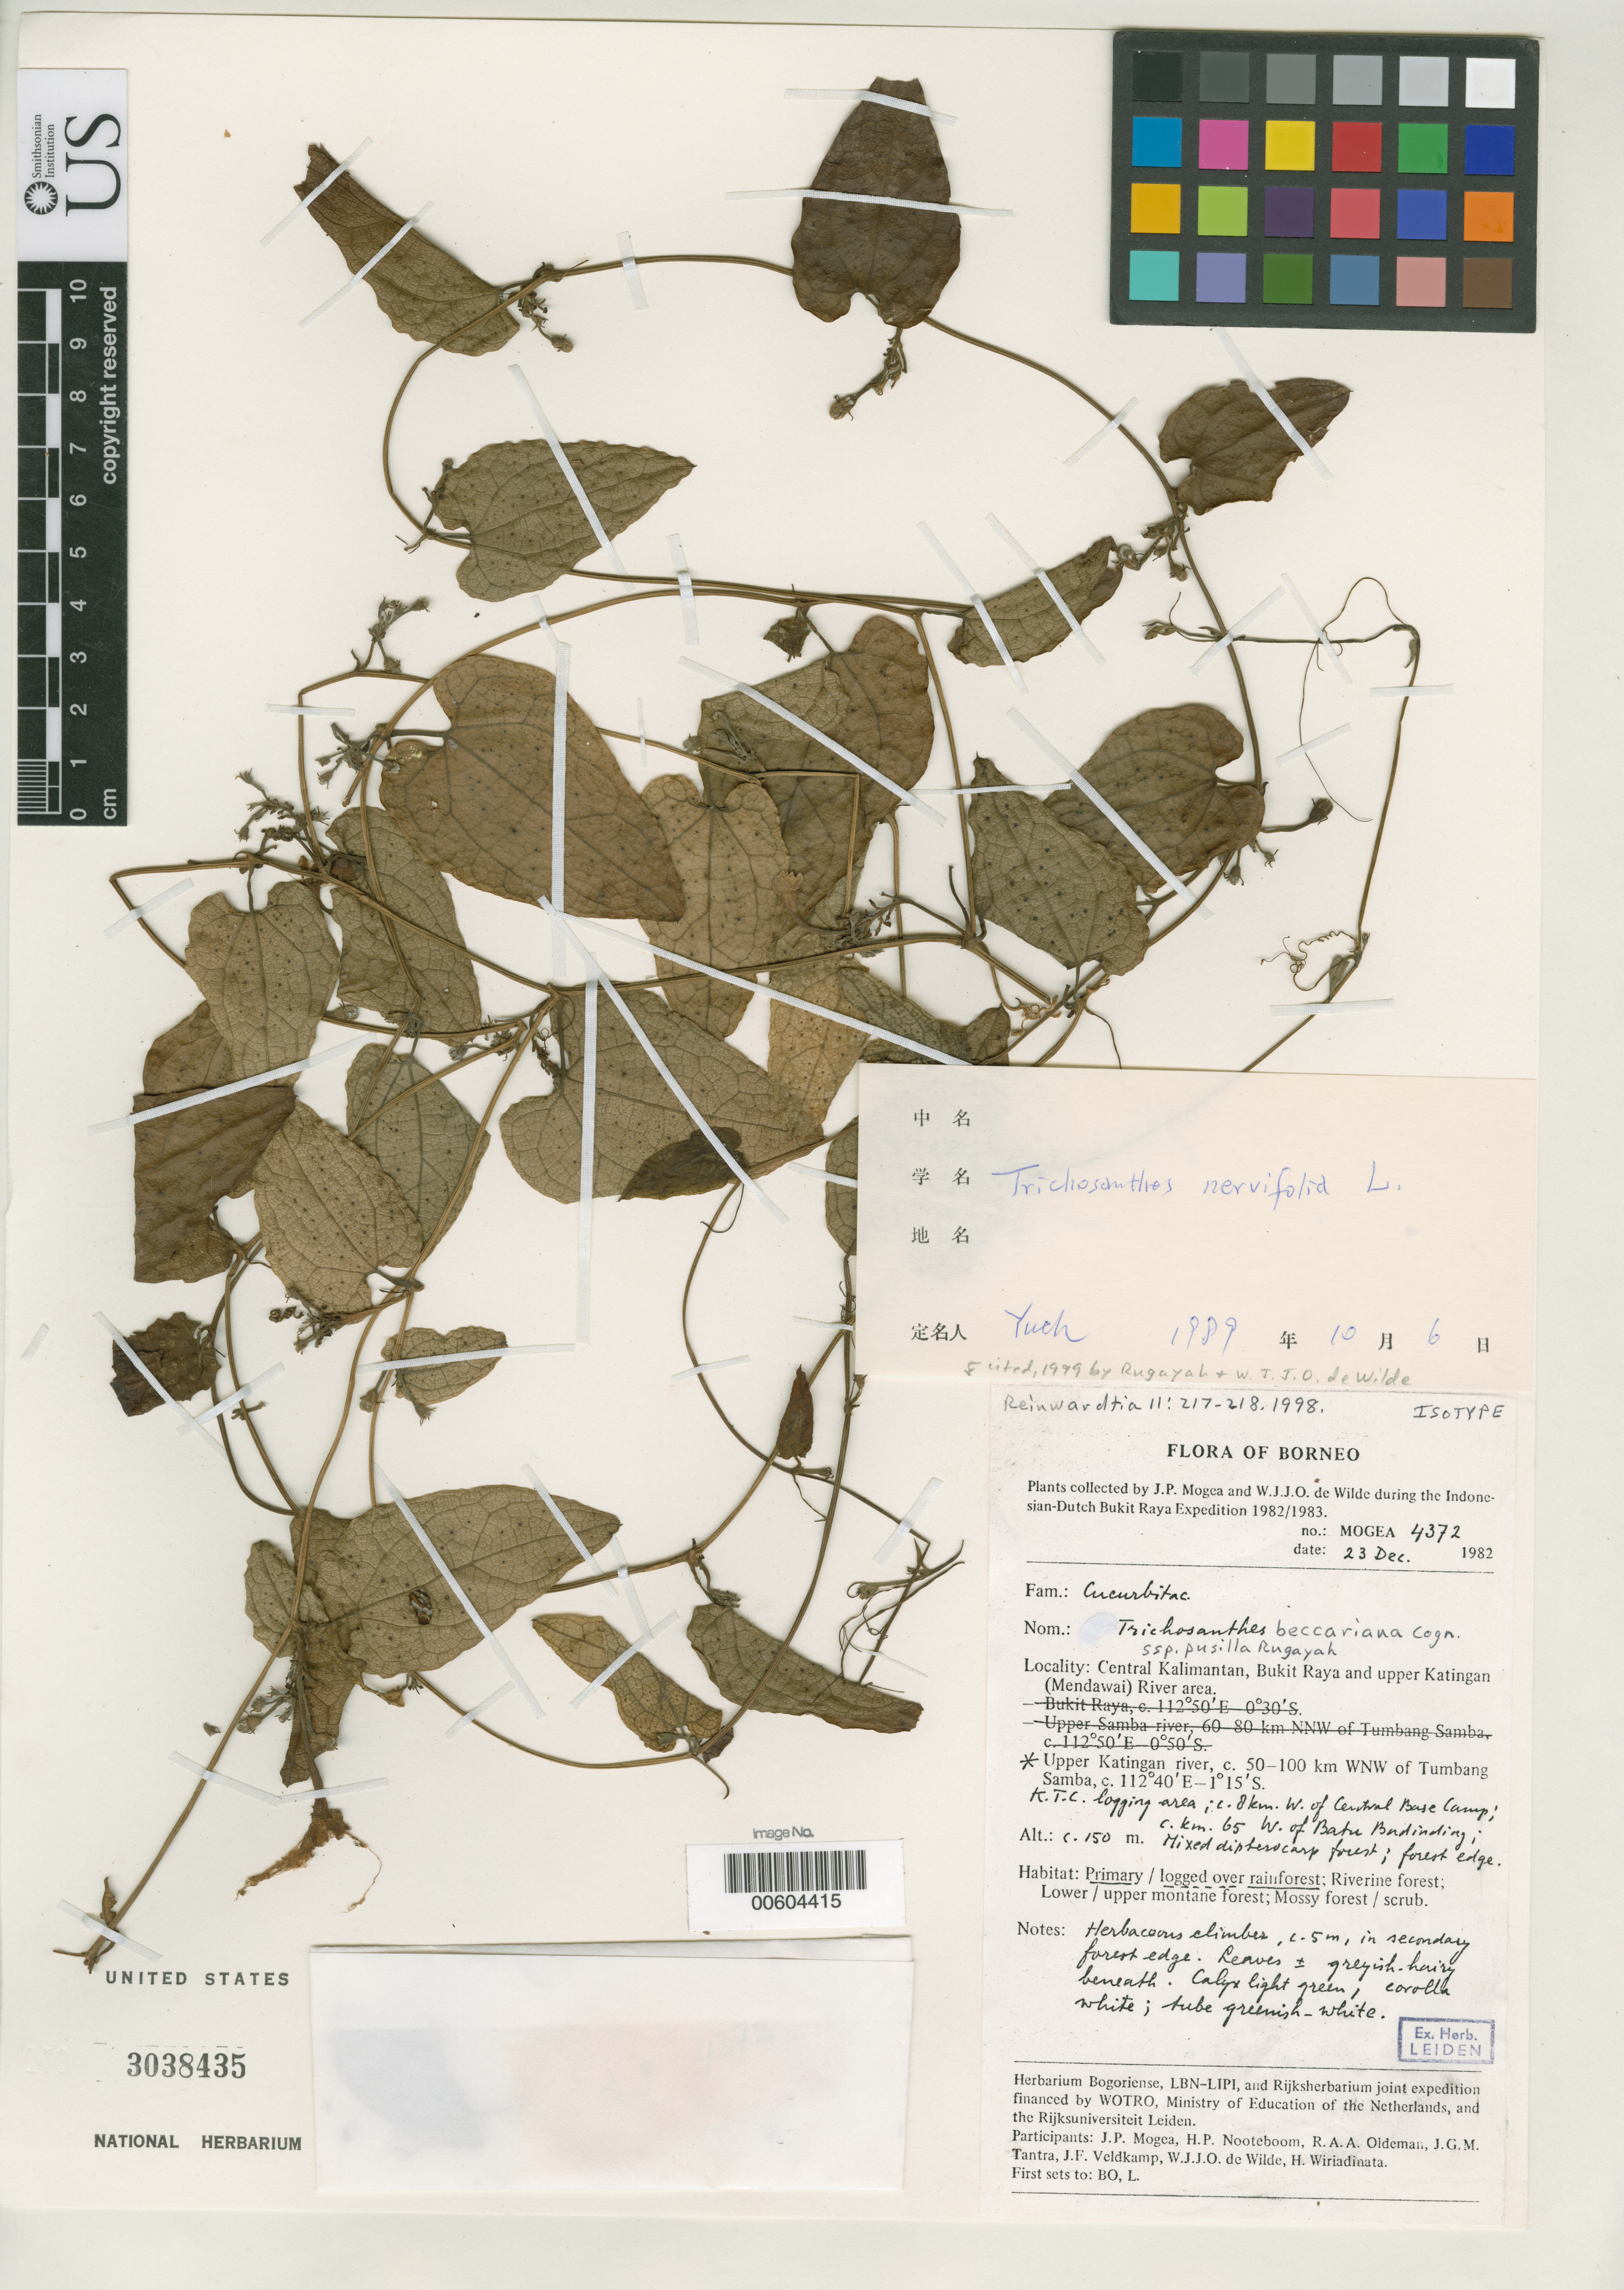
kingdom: Plantae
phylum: Tracheophyta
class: Magnoliopsida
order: Cucurbitales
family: Cucurbitaceae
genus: Trichosanthes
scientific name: Trichosanthes beccariana subsp. pusilla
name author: Rugayah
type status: Isotype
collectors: J. Mogea & W. J. de Wilde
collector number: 4372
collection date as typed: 23 Dec 1982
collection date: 1982-12-23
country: Indonesia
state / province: Kalimantan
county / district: Kalimantan Tengah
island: Borneo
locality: Central Kalimantan, Bukit Raya & upper Katingan (Mendawai) River area, ca. 50-100 km WNW of Tumbang Samba.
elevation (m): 150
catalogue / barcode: US 3038435